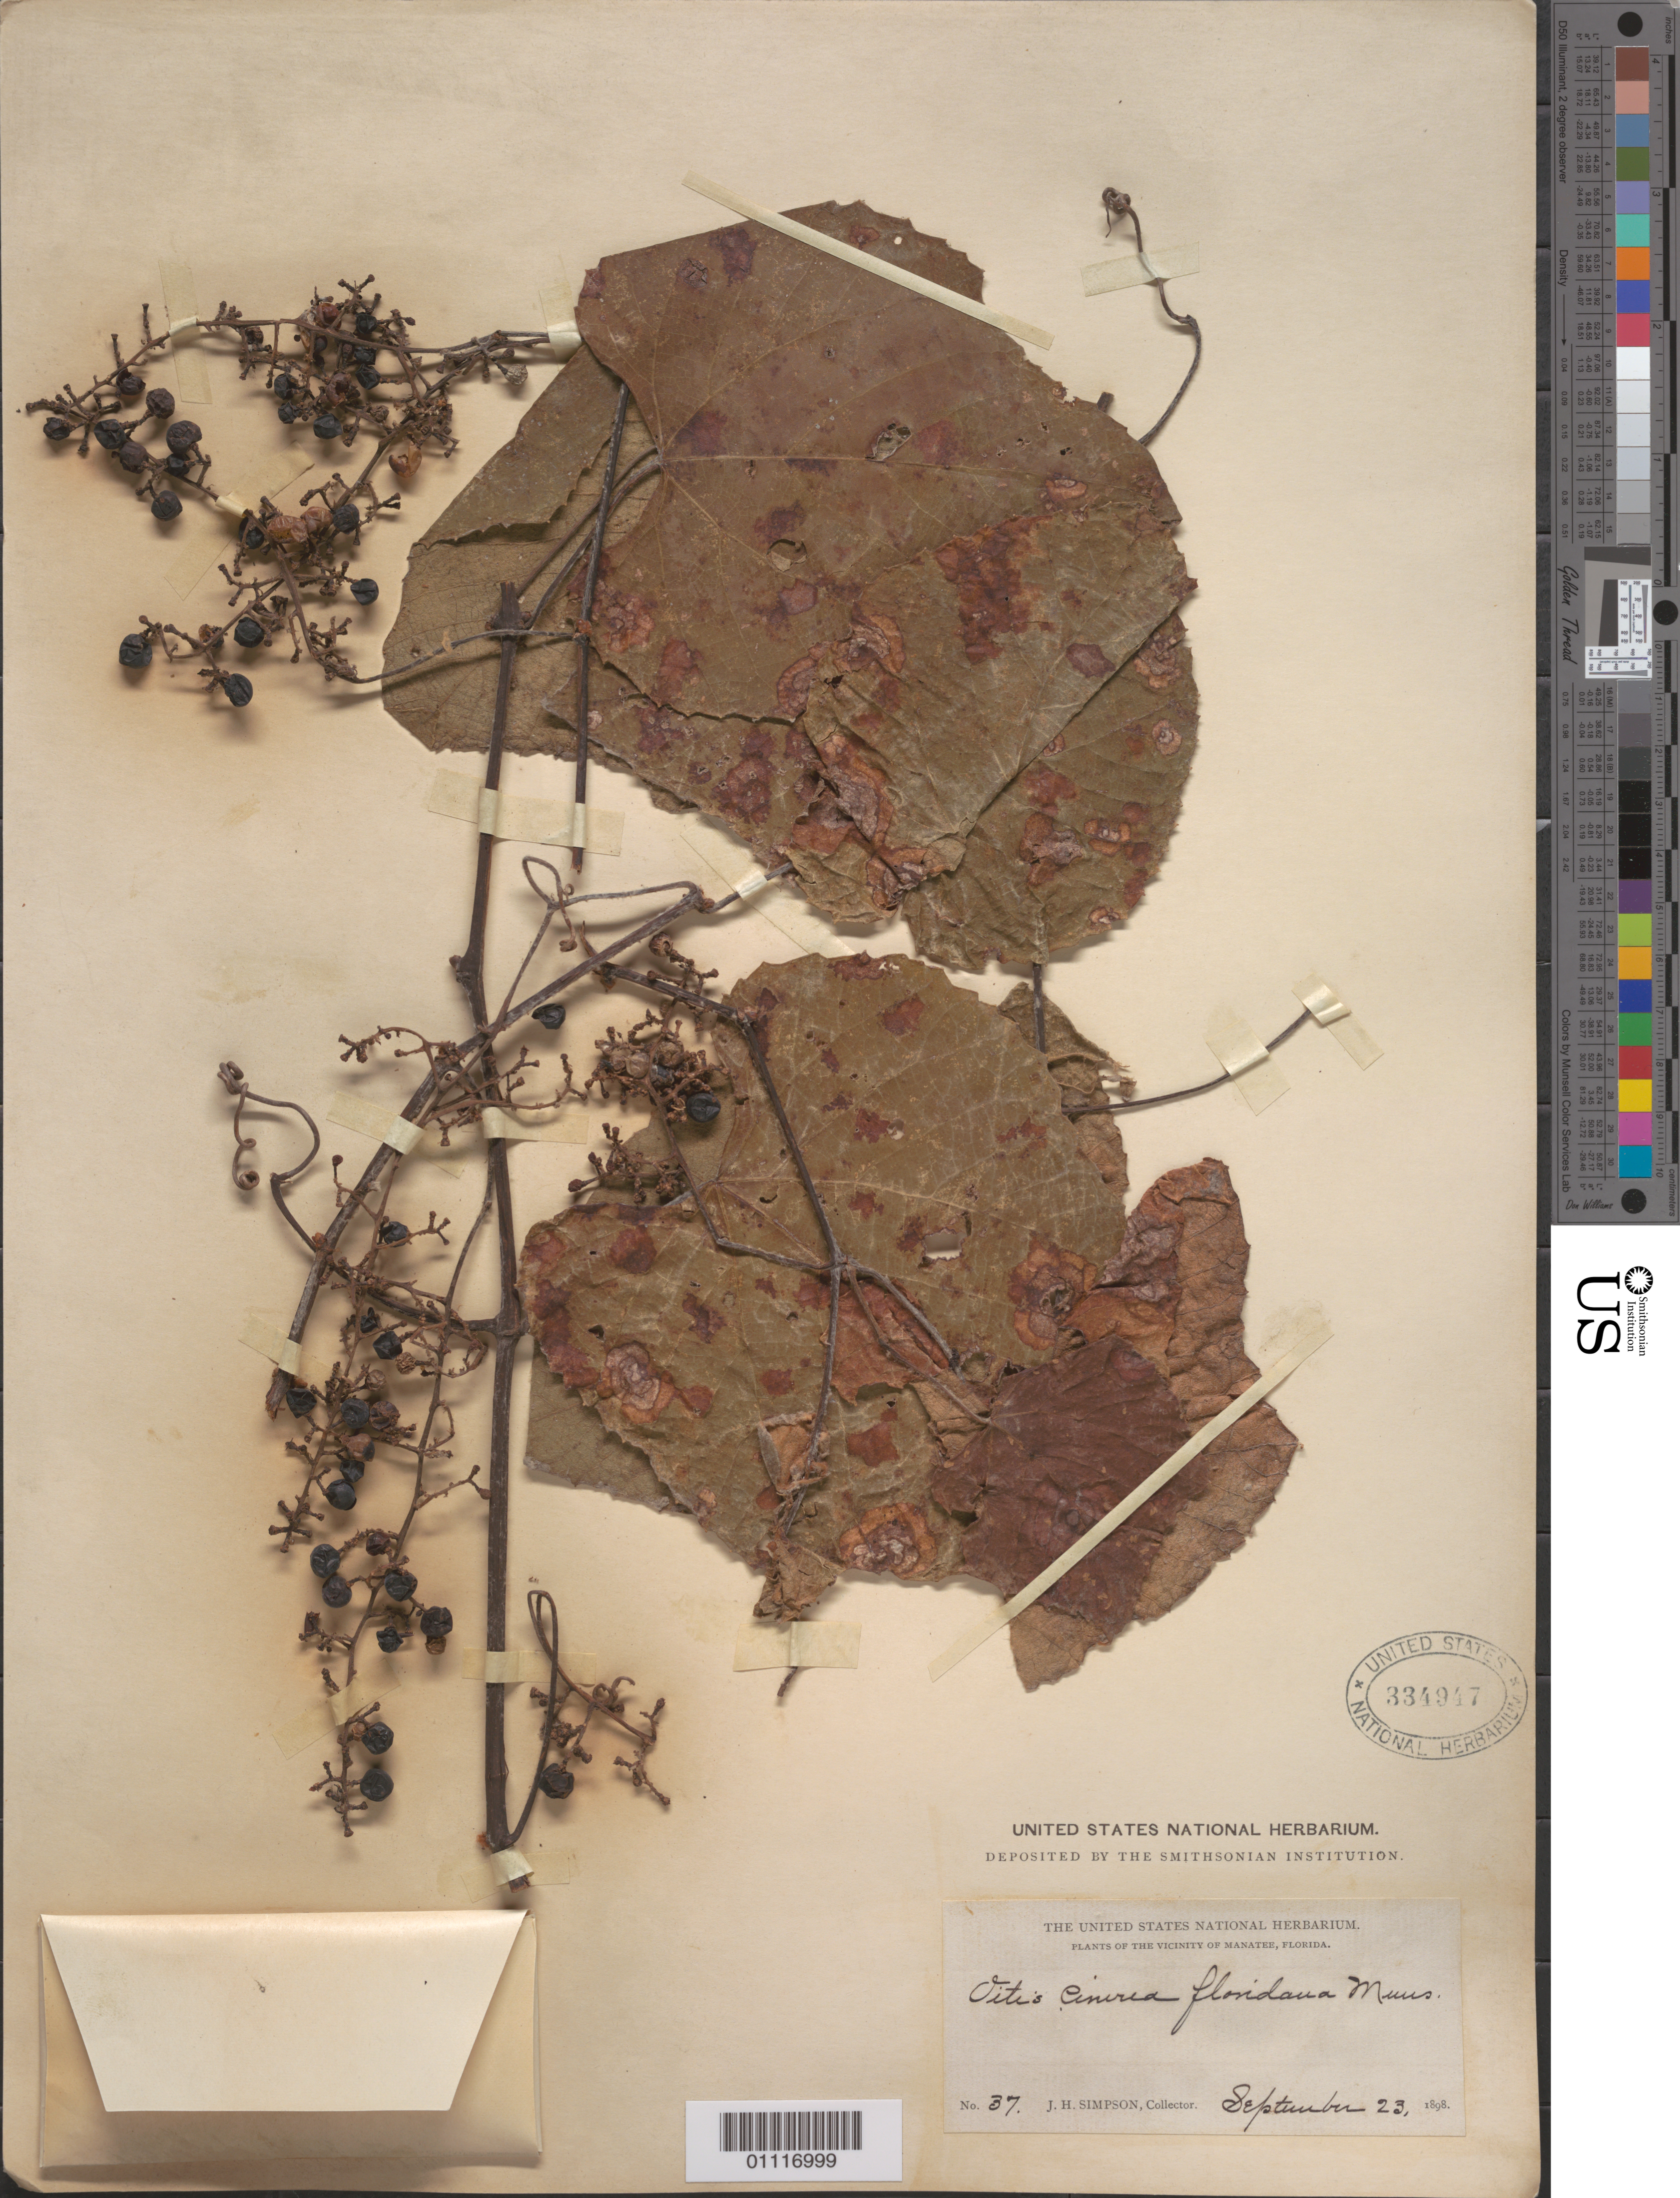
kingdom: Plantae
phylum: Tracheophyta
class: Magnoliopsida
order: Vitales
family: Vitaceae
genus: Vitis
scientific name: Vitis cinerea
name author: (Engelm.) Millardet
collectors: J. H. Simpson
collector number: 37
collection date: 1898-09-23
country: United States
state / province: Florida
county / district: Manatee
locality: the vicinity of Manatee, Florida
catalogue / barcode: US 334947